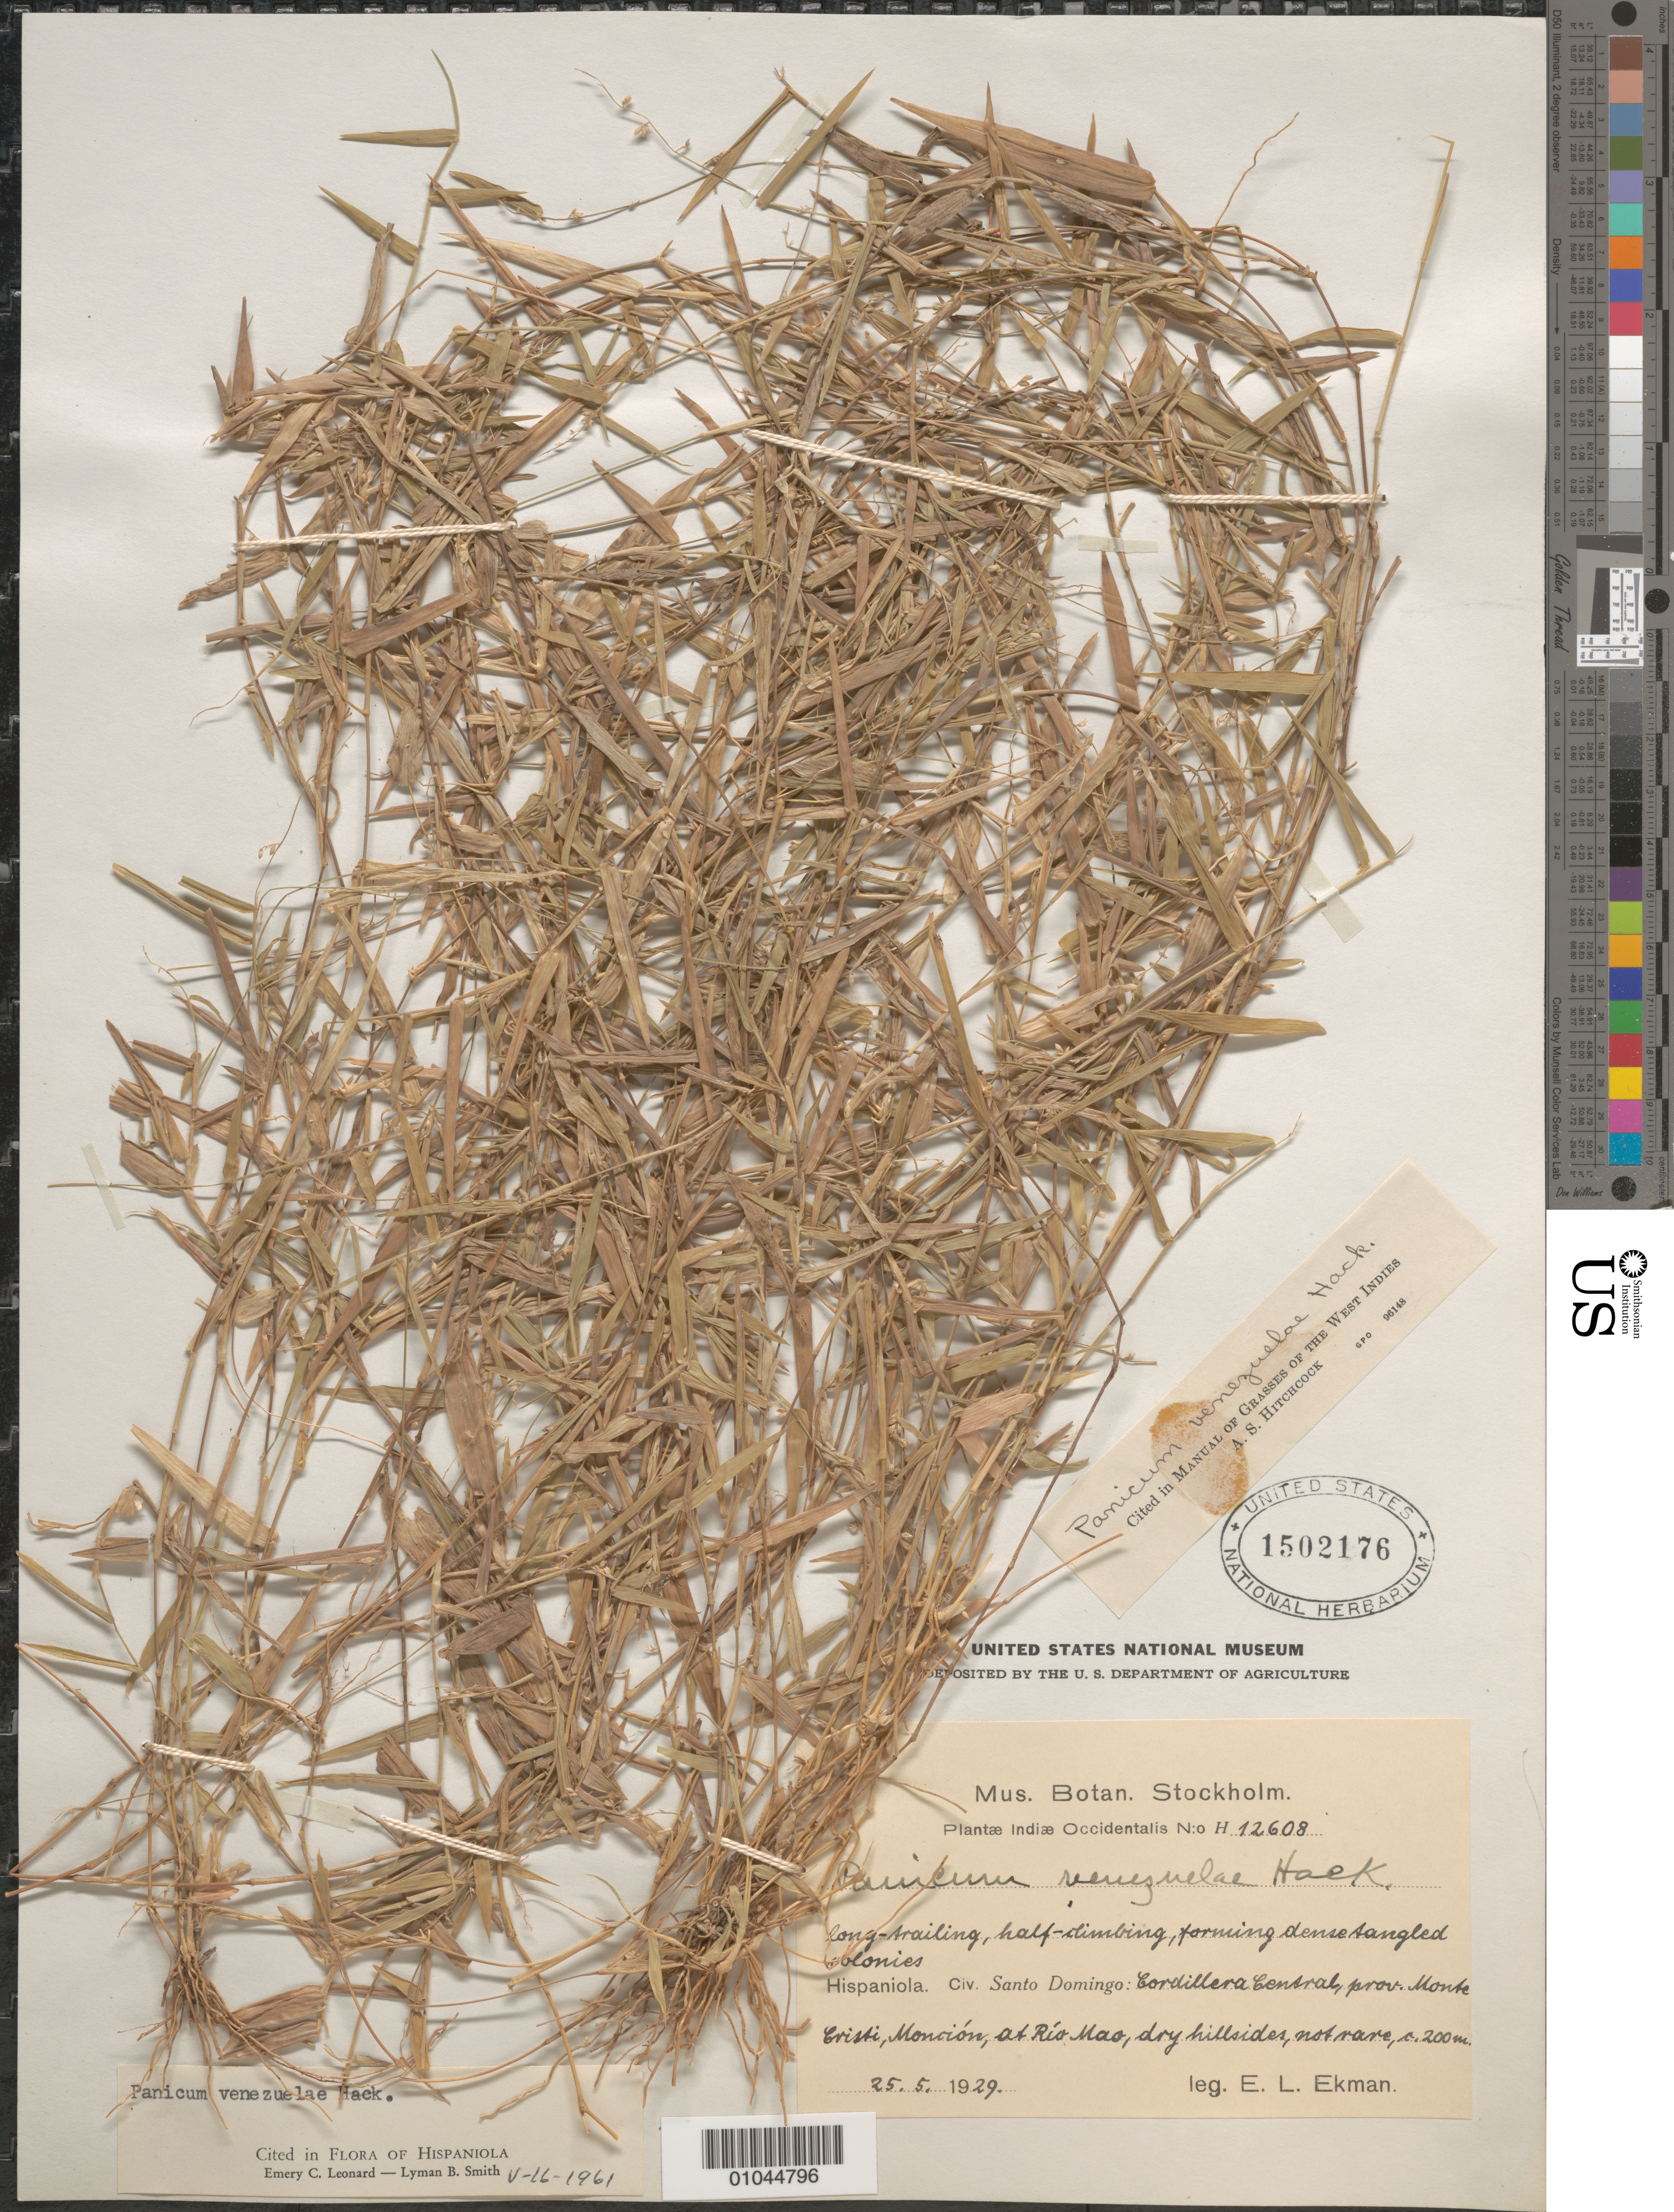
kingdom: Plantae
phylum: Tracheophyta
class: Liliopsida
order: Poales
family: Poaceae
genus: Panicum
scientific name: Panicum venezuelae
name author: Hack.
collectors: E. L. Ekman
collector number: H 12608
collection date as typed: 25 May 1929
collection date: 1929-05-25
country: Dominican Republic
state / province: Monte Cristi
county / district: Monción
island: Hispaniola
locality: Cordillera Central, at Rio Mao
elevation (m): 200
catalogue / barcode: US 1502176